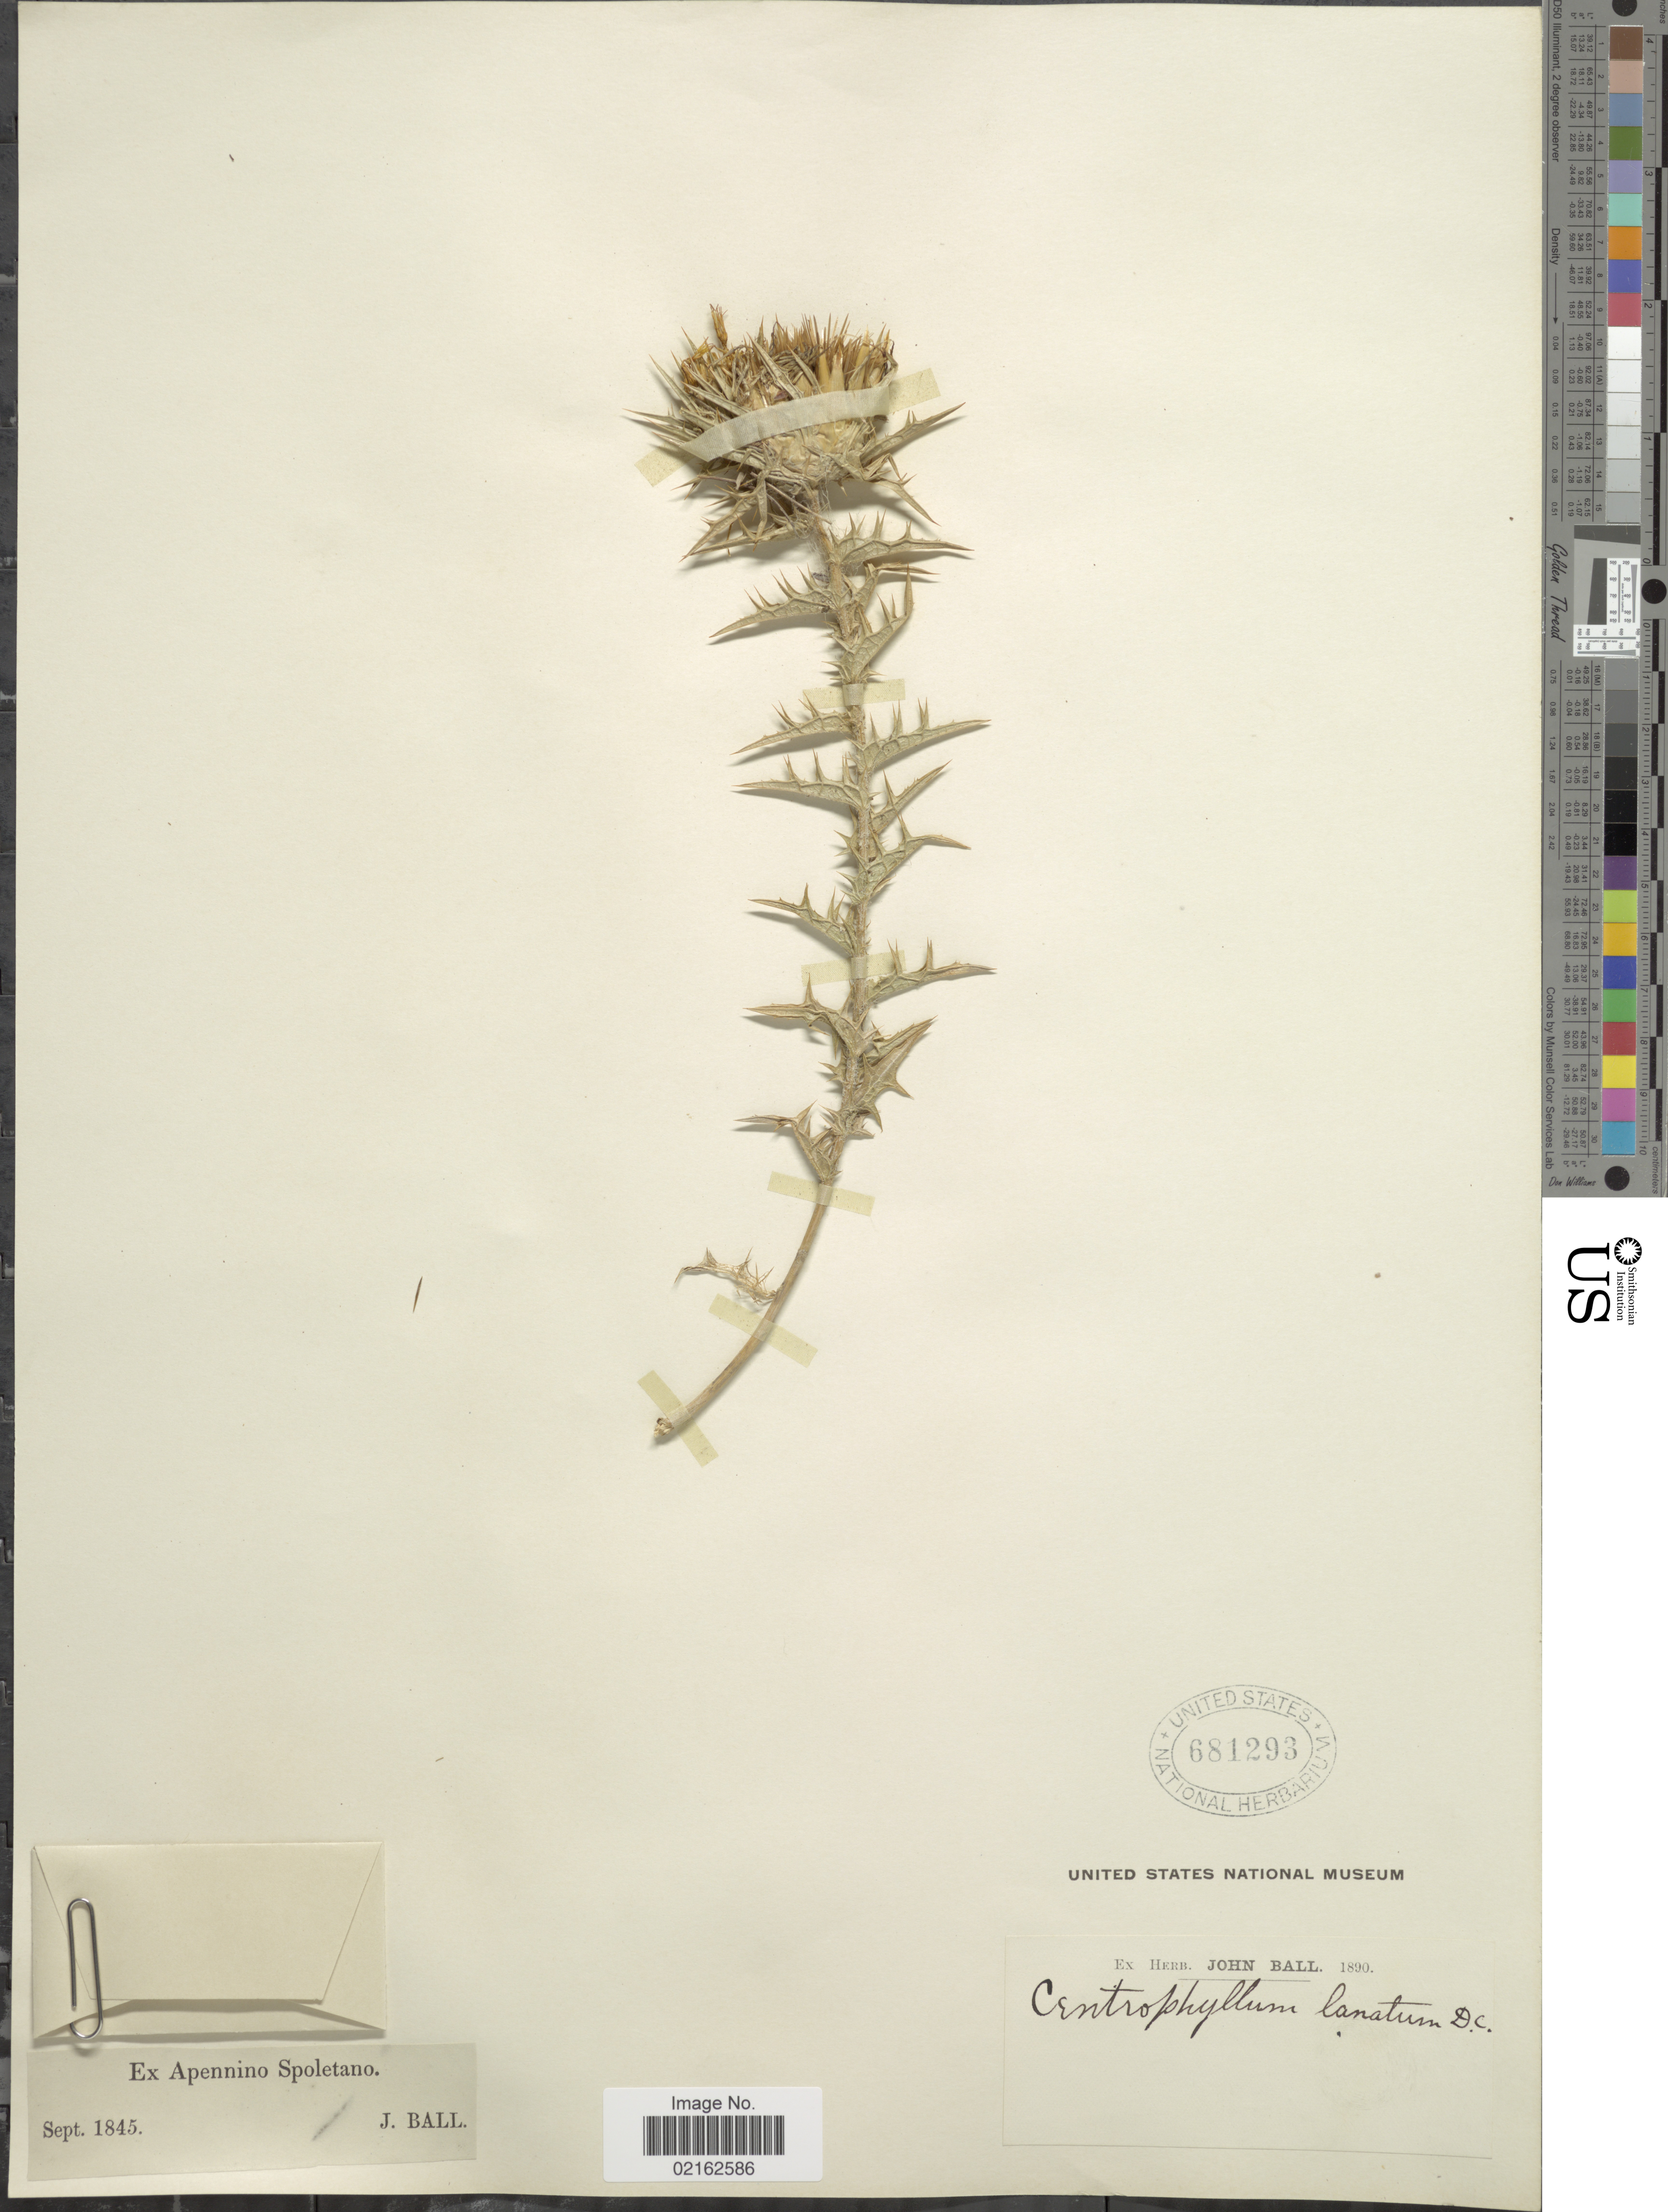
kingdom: Plantae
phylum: Tracheophyta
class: Magnoliopsida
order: Asterales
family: Asteraceae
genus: Carthamus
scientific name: Carthamus lanatus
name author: L.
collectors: J. Ball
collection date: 1845-09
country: Italy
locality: Apennino Splotetano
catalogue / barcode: US 681293